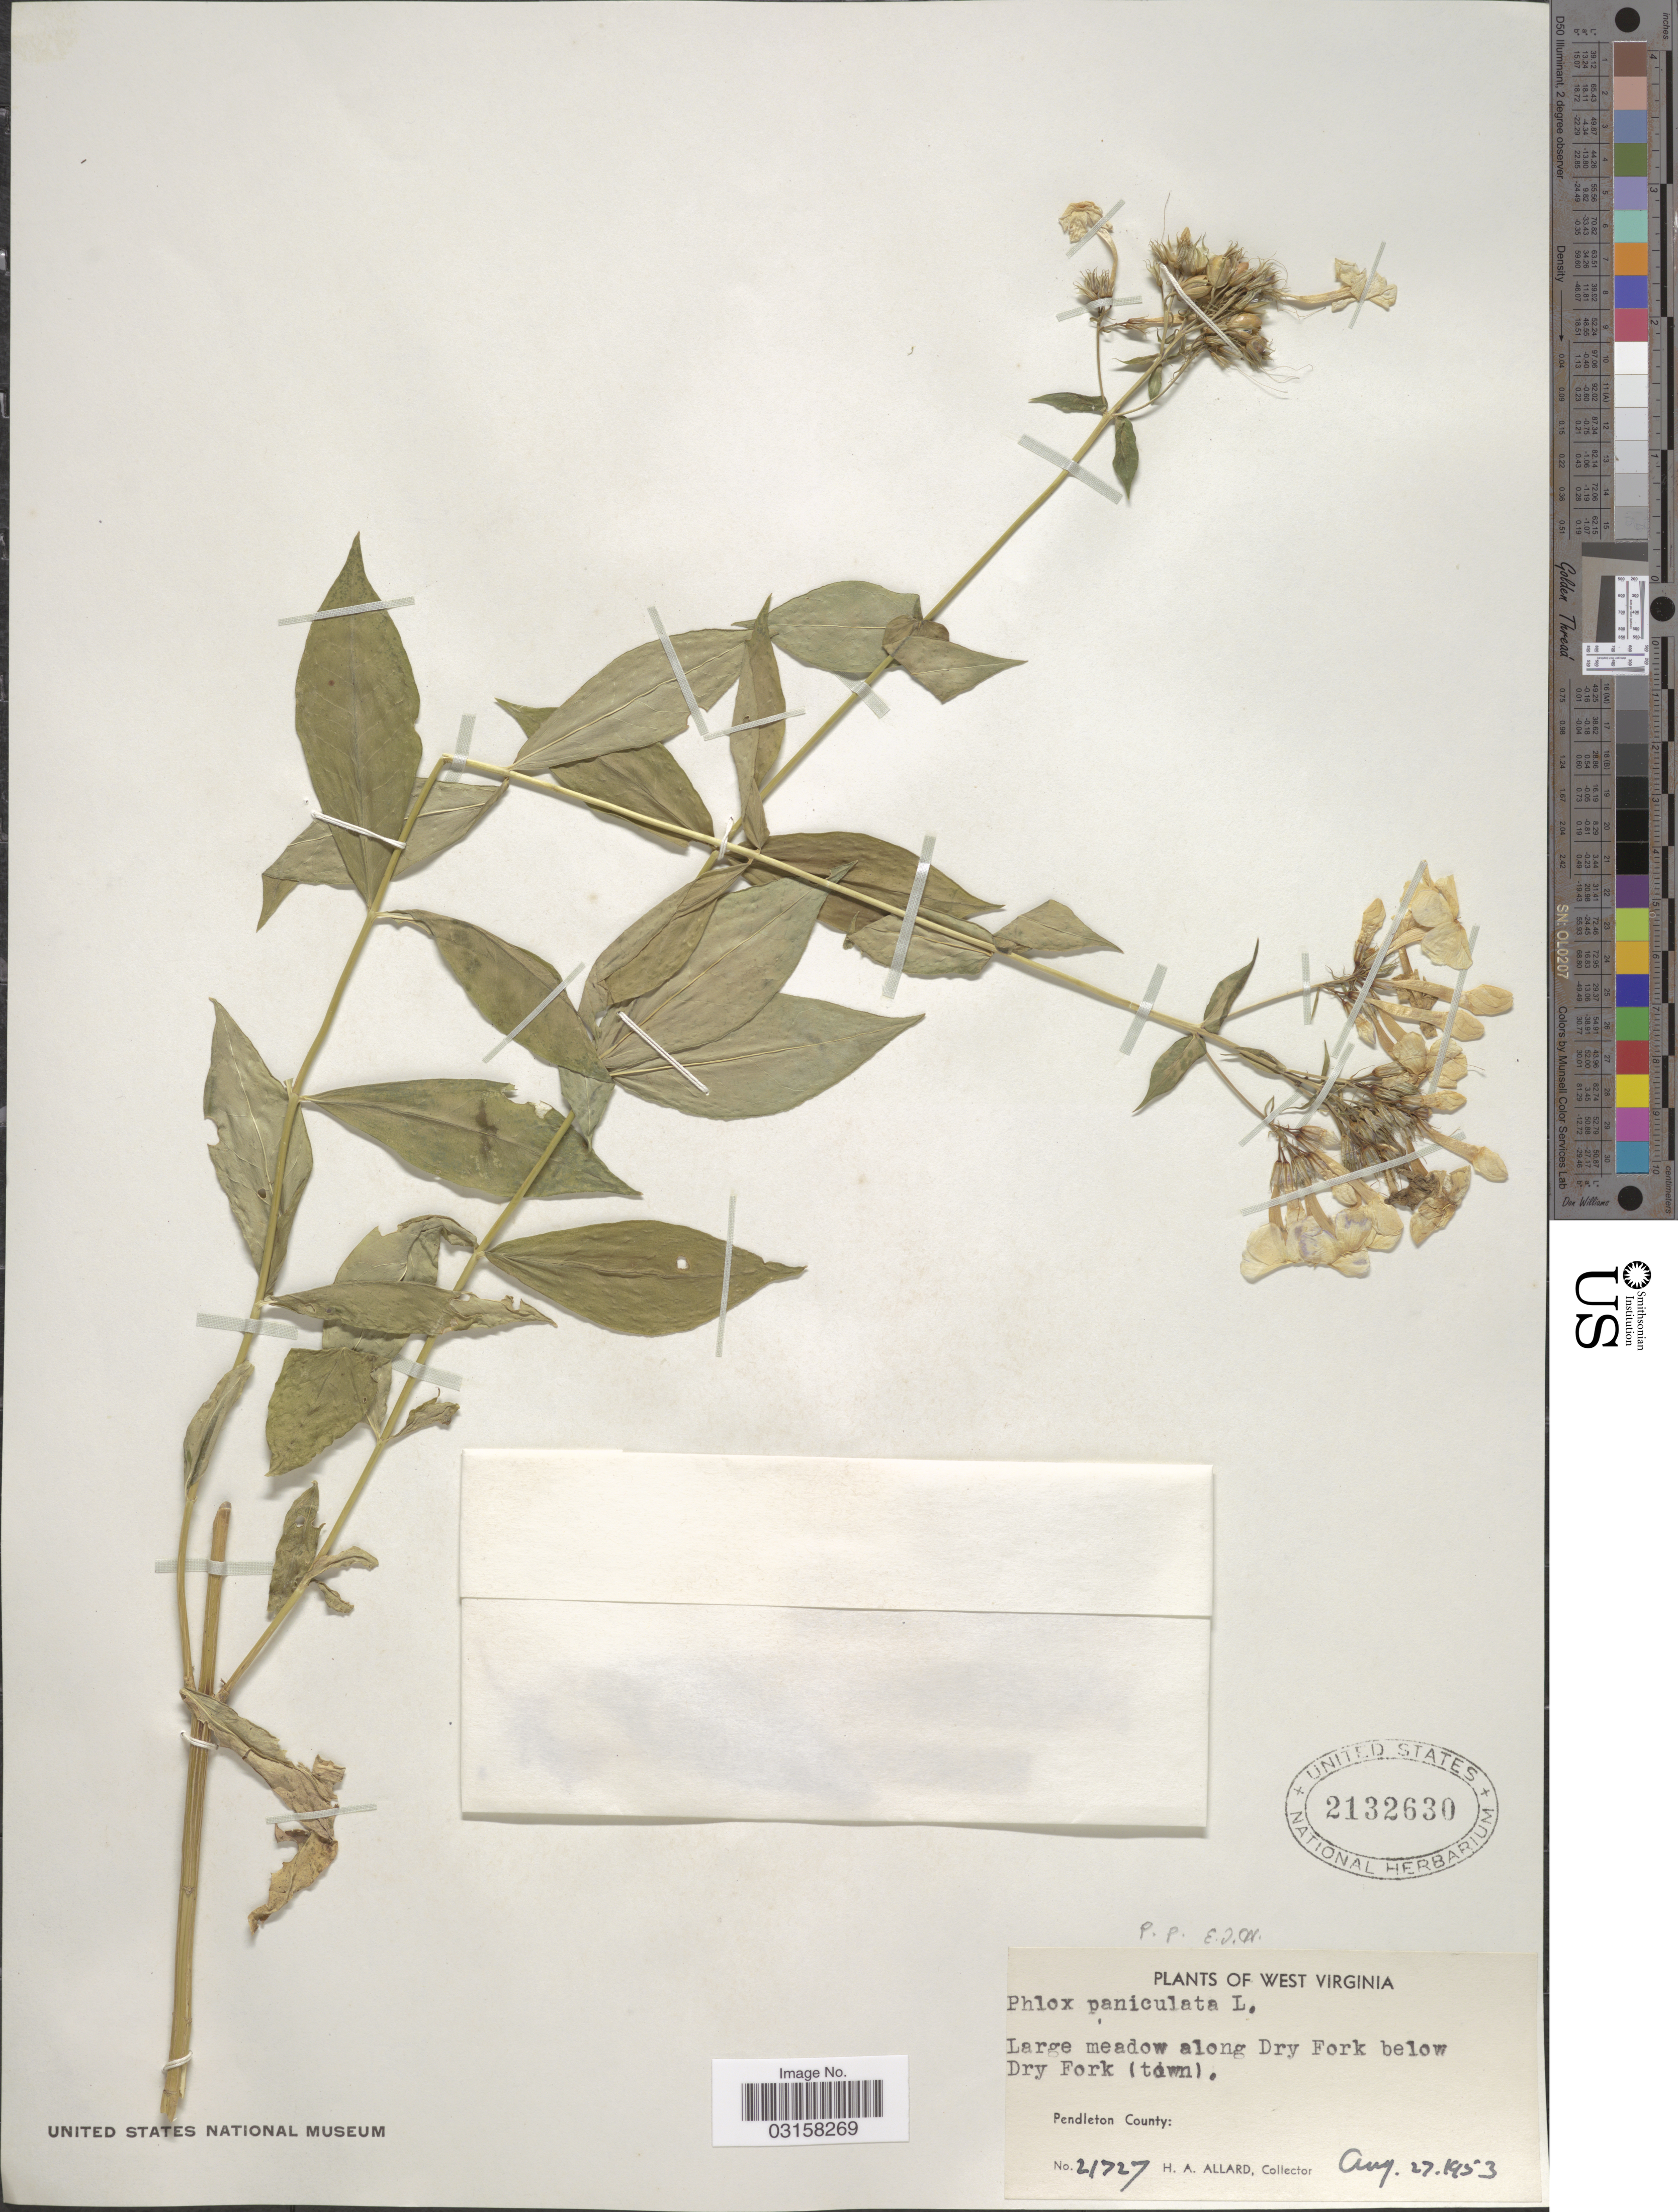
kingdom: Plantae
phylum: Tracheophyta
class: Magnoliopsida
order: Ericales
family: Polemoniaceae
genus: Phlox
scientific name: Phlox paniculata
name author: L.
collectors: H. A. Allard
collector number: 21727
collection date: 1953-08-27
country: United States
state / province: West Virginia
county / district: Pendleton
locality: Large meadow along Dry Fork below Dry Fork (town). Pendleton County.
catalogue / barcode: US 2132630